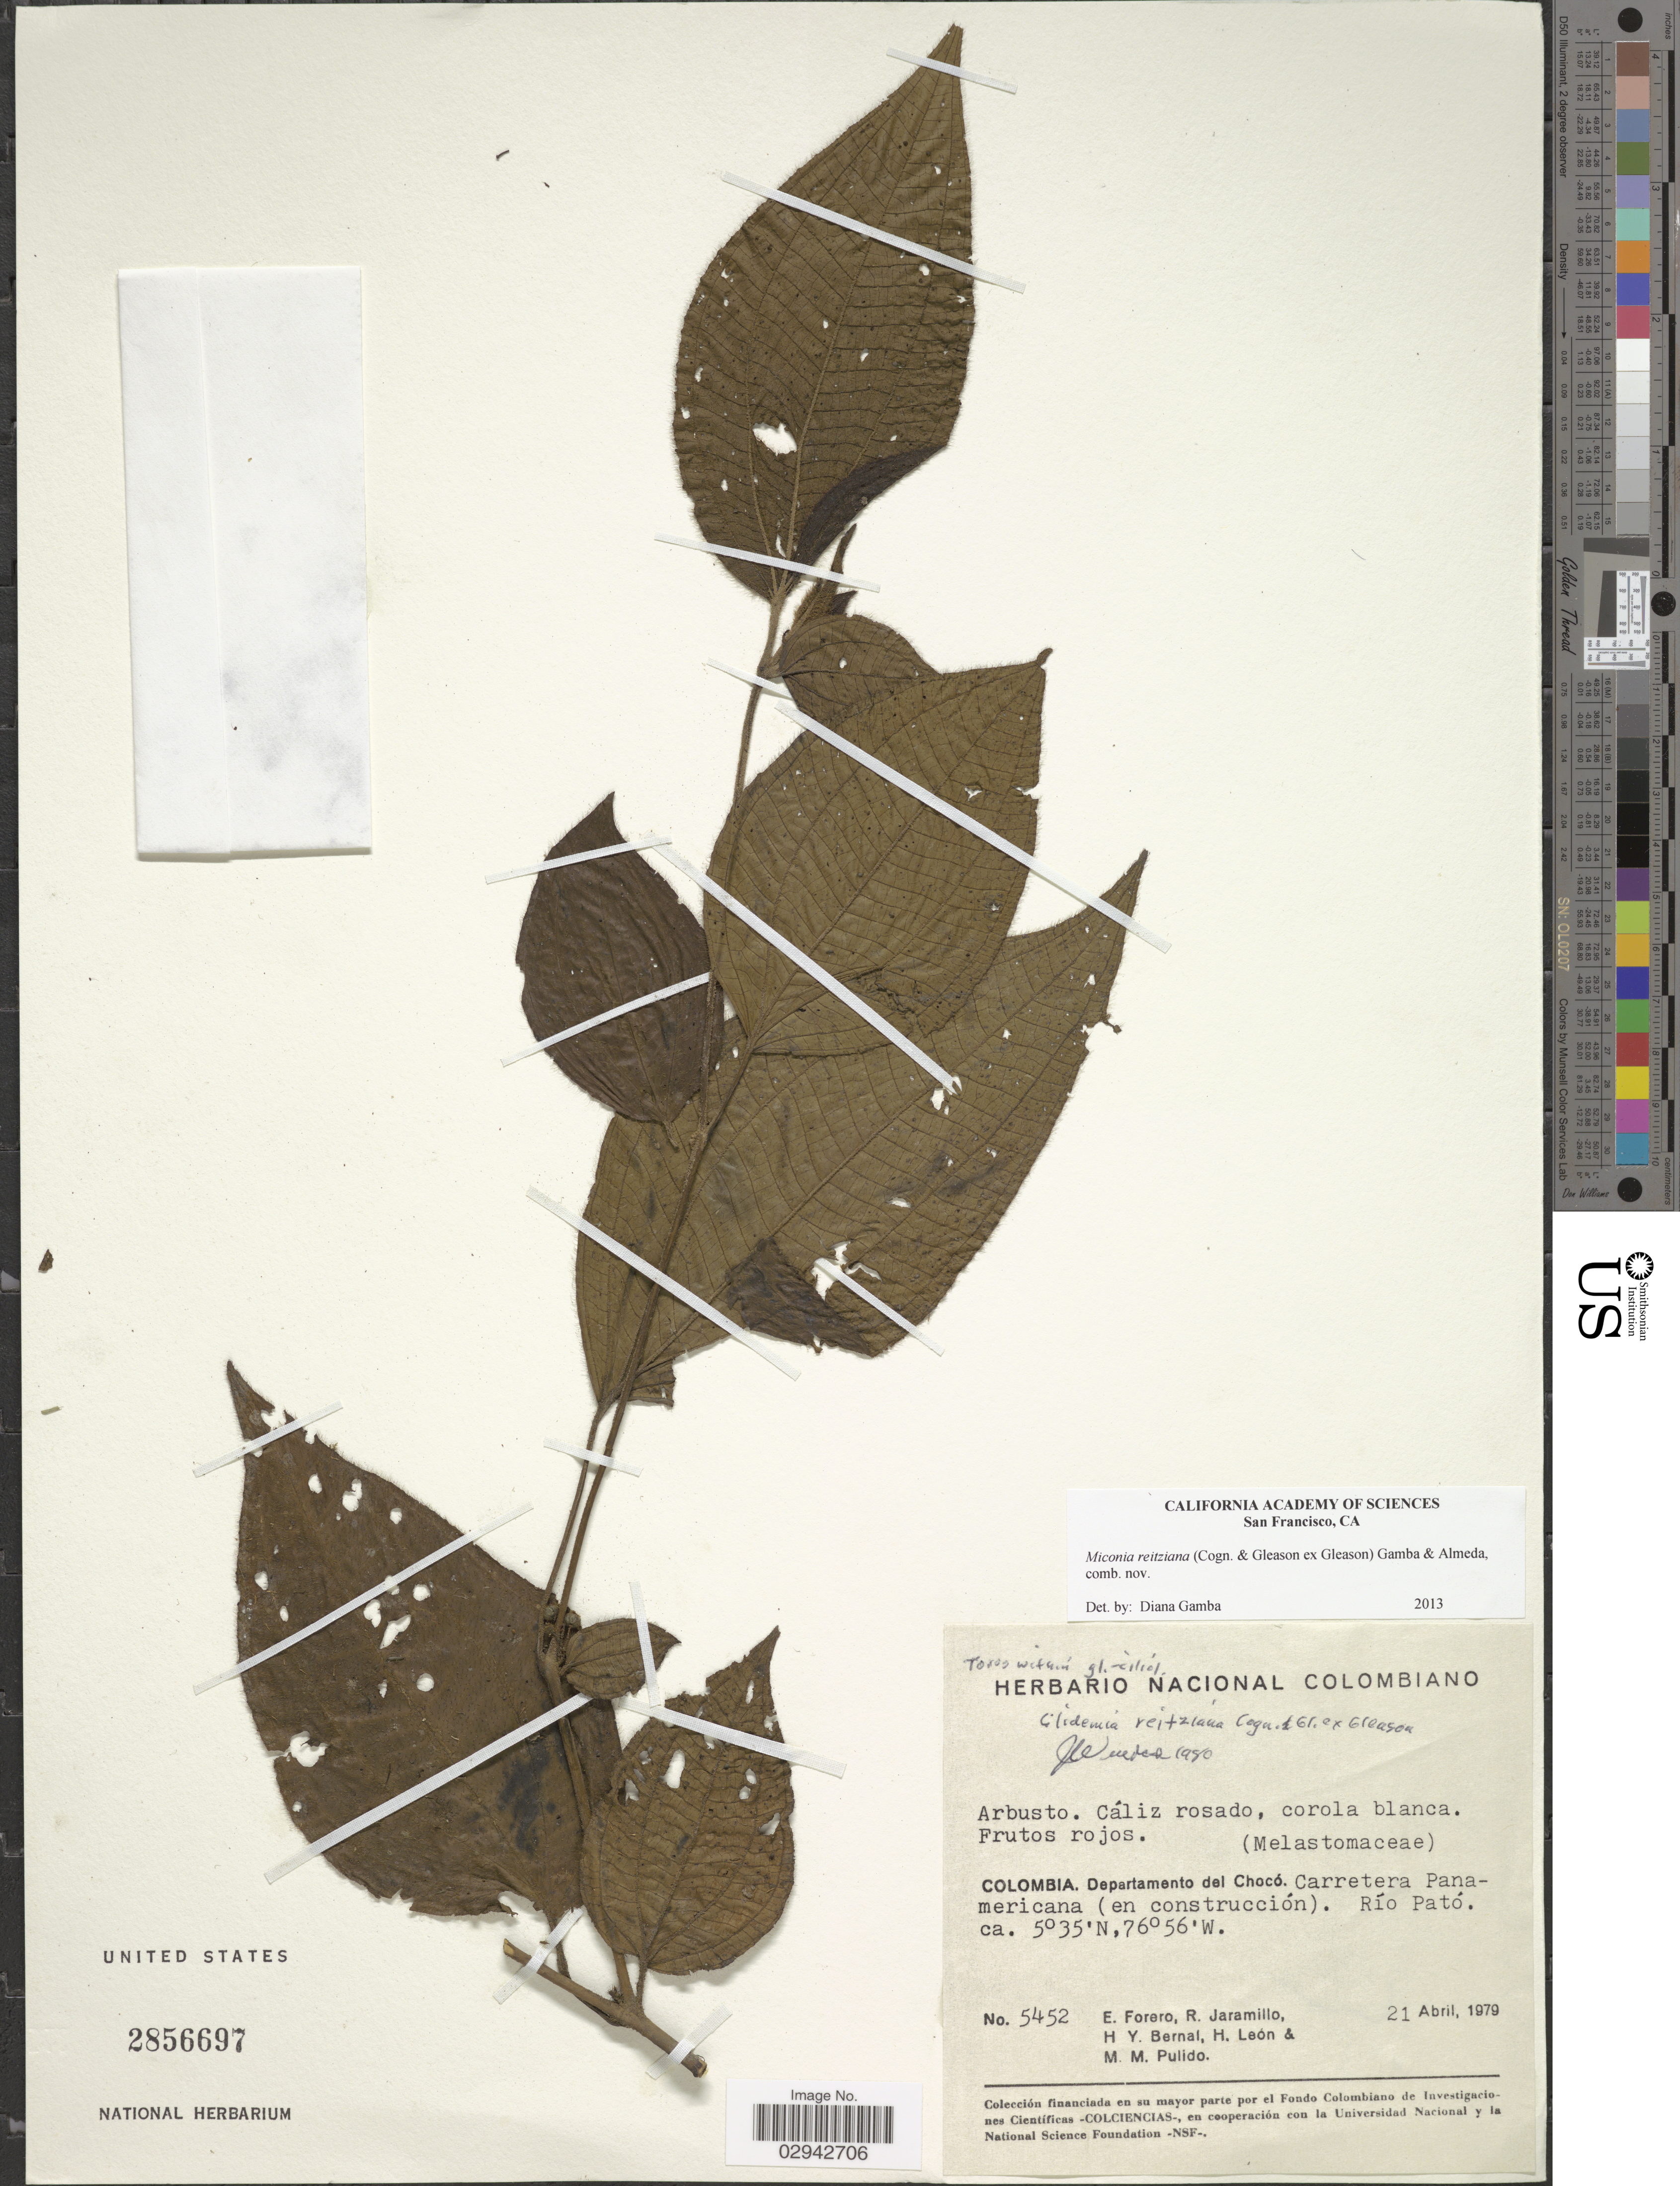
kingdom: Plantae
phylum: Tracheophyta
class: Magnoliopsida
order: Myrtales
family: Melastomataceae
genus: Miconia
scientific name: Miconia reitziana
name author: (Cogn. & Gleason) Gamba & Almeda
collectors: E. Forero, R. Jaramillo, H. Y. Bernal, H. León & M. Pulido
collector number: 5452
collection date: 1979-04-21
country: Colombia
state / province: Chocó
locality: Carretera Panamericana (en construcción), Río Pató.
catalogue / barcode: US 2856697